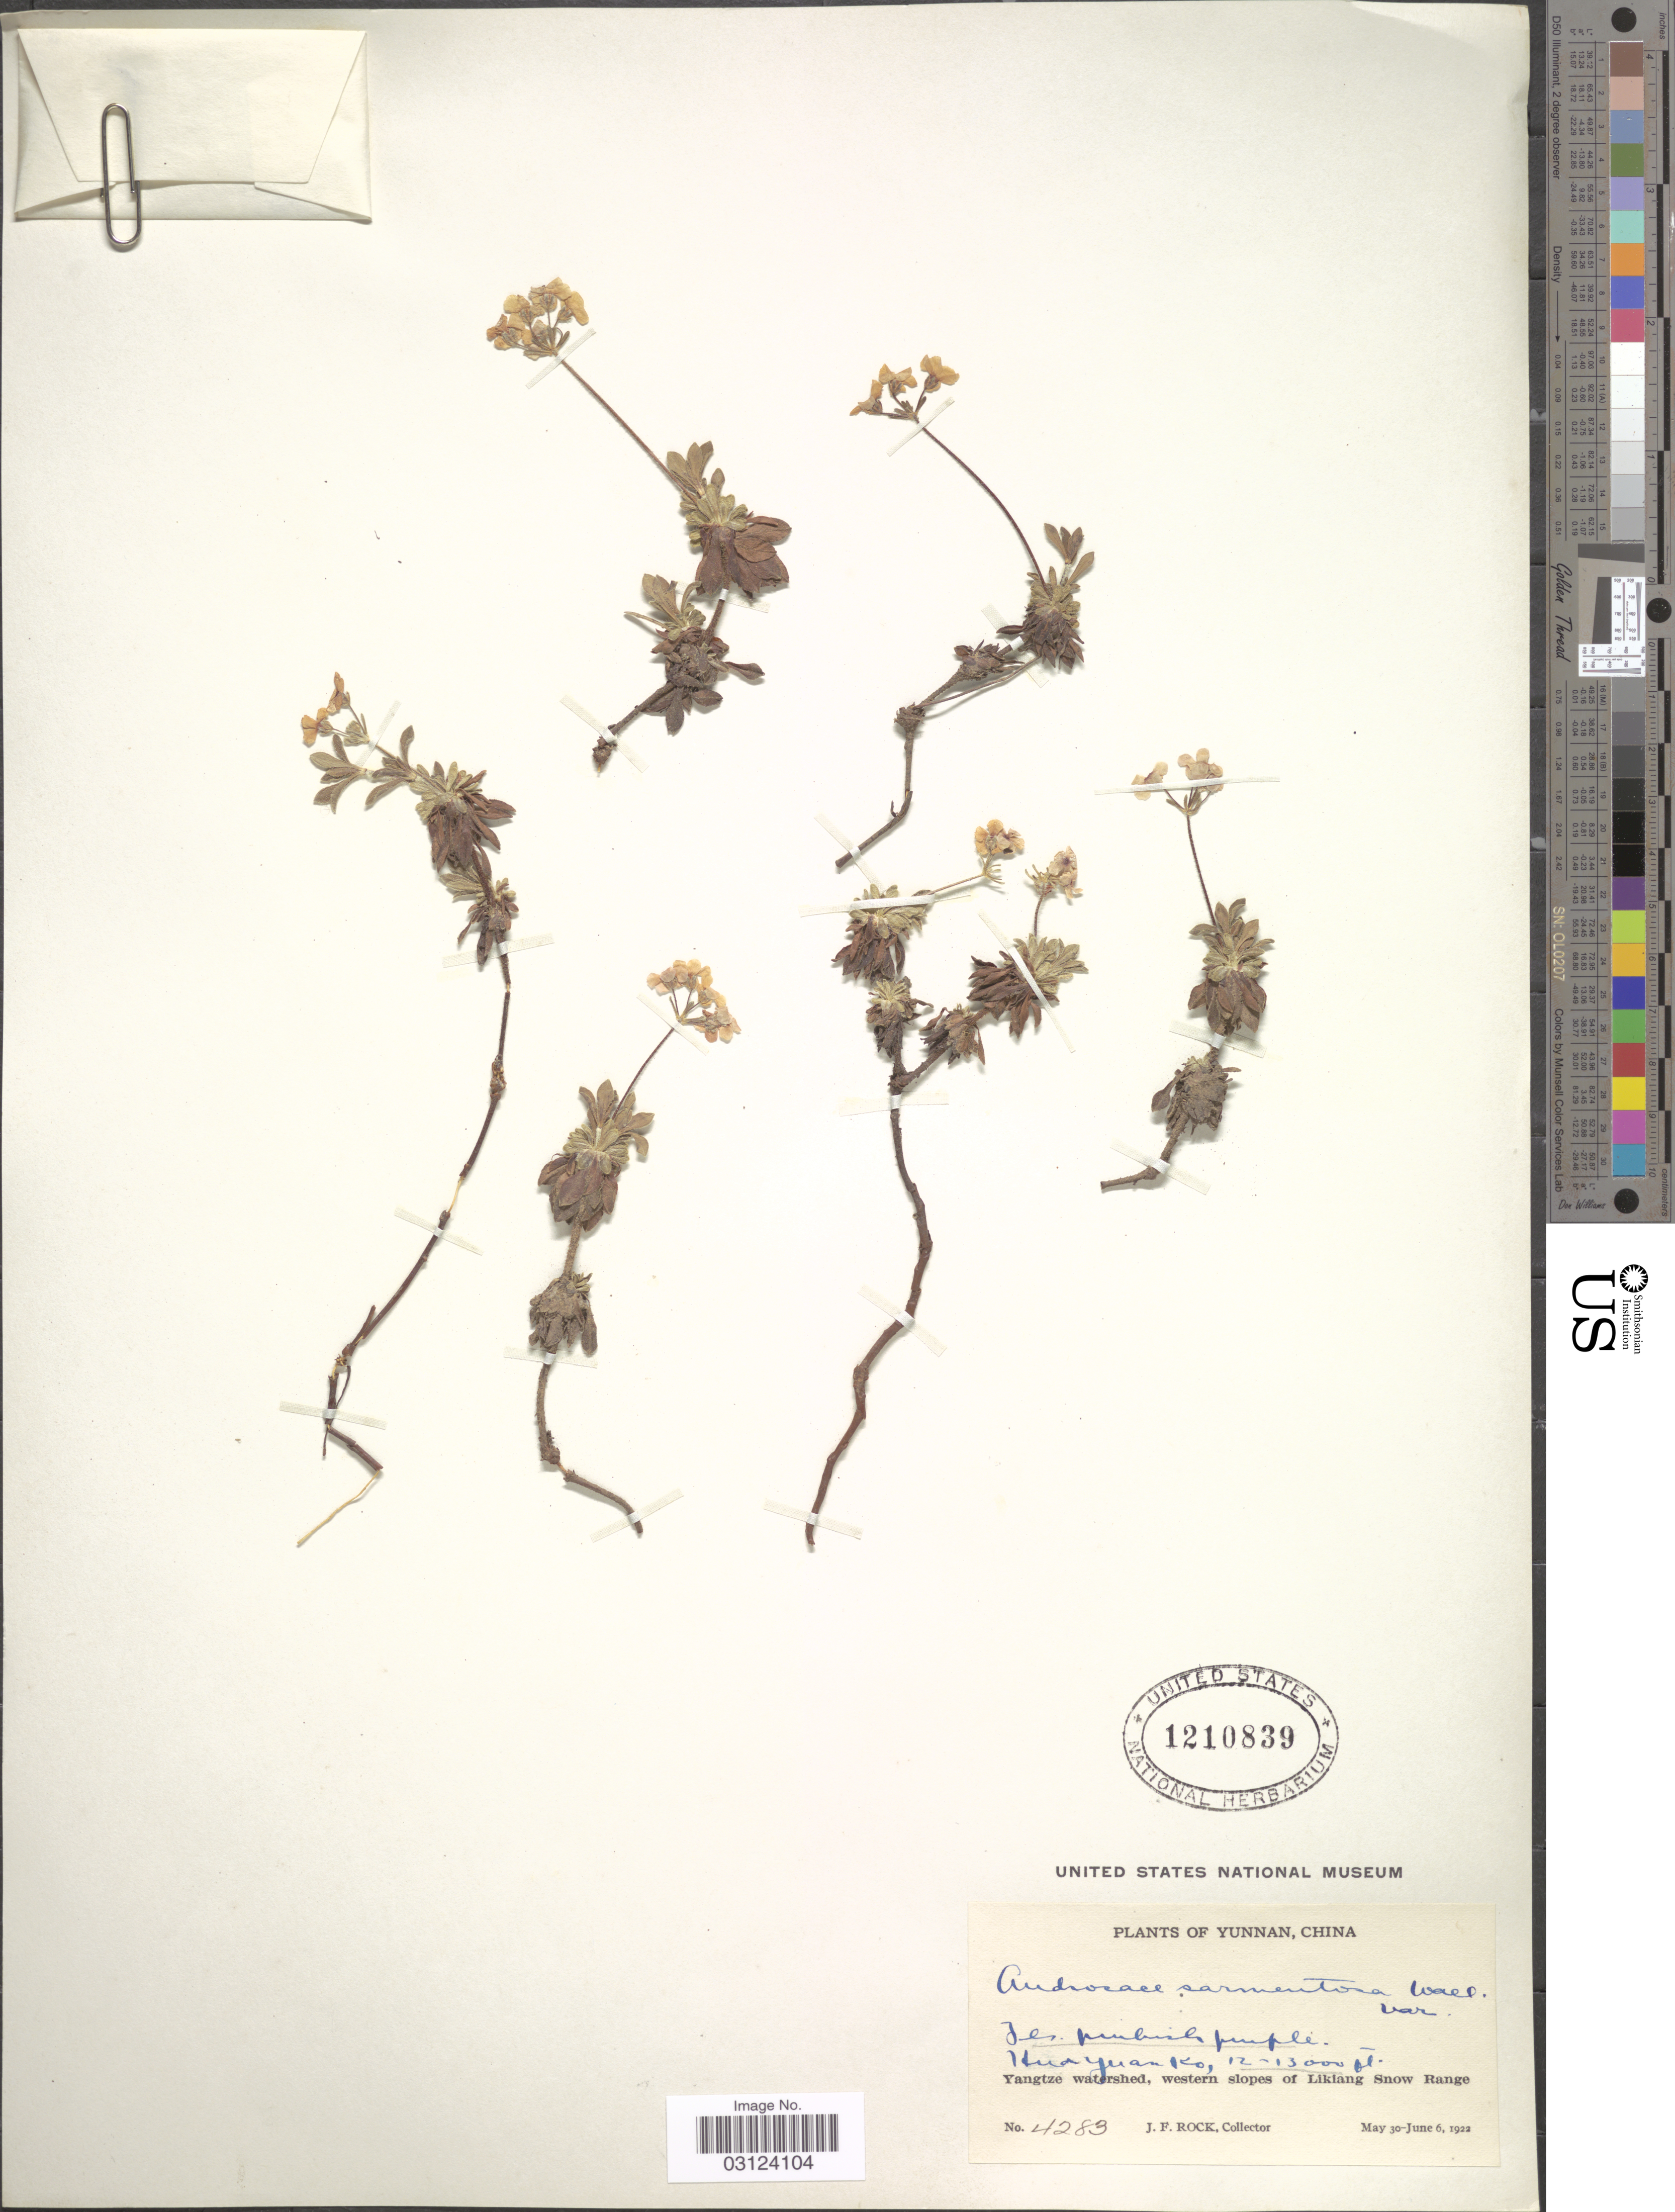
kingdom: Plantae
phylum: Tracheophyta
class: Magnoliopsida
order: Ericales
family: Primulaceae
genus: Androsace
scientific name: Androsace sarmentosa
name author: Wall.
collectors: J. Rock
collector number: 4283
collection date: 1922-05-30/1922-06-06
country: China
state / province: Yunnan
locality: Yangtze watershed, western slopes of Likiang Snow Range, Hua yuan Ko.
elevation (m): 3658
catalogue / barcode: US 1210839